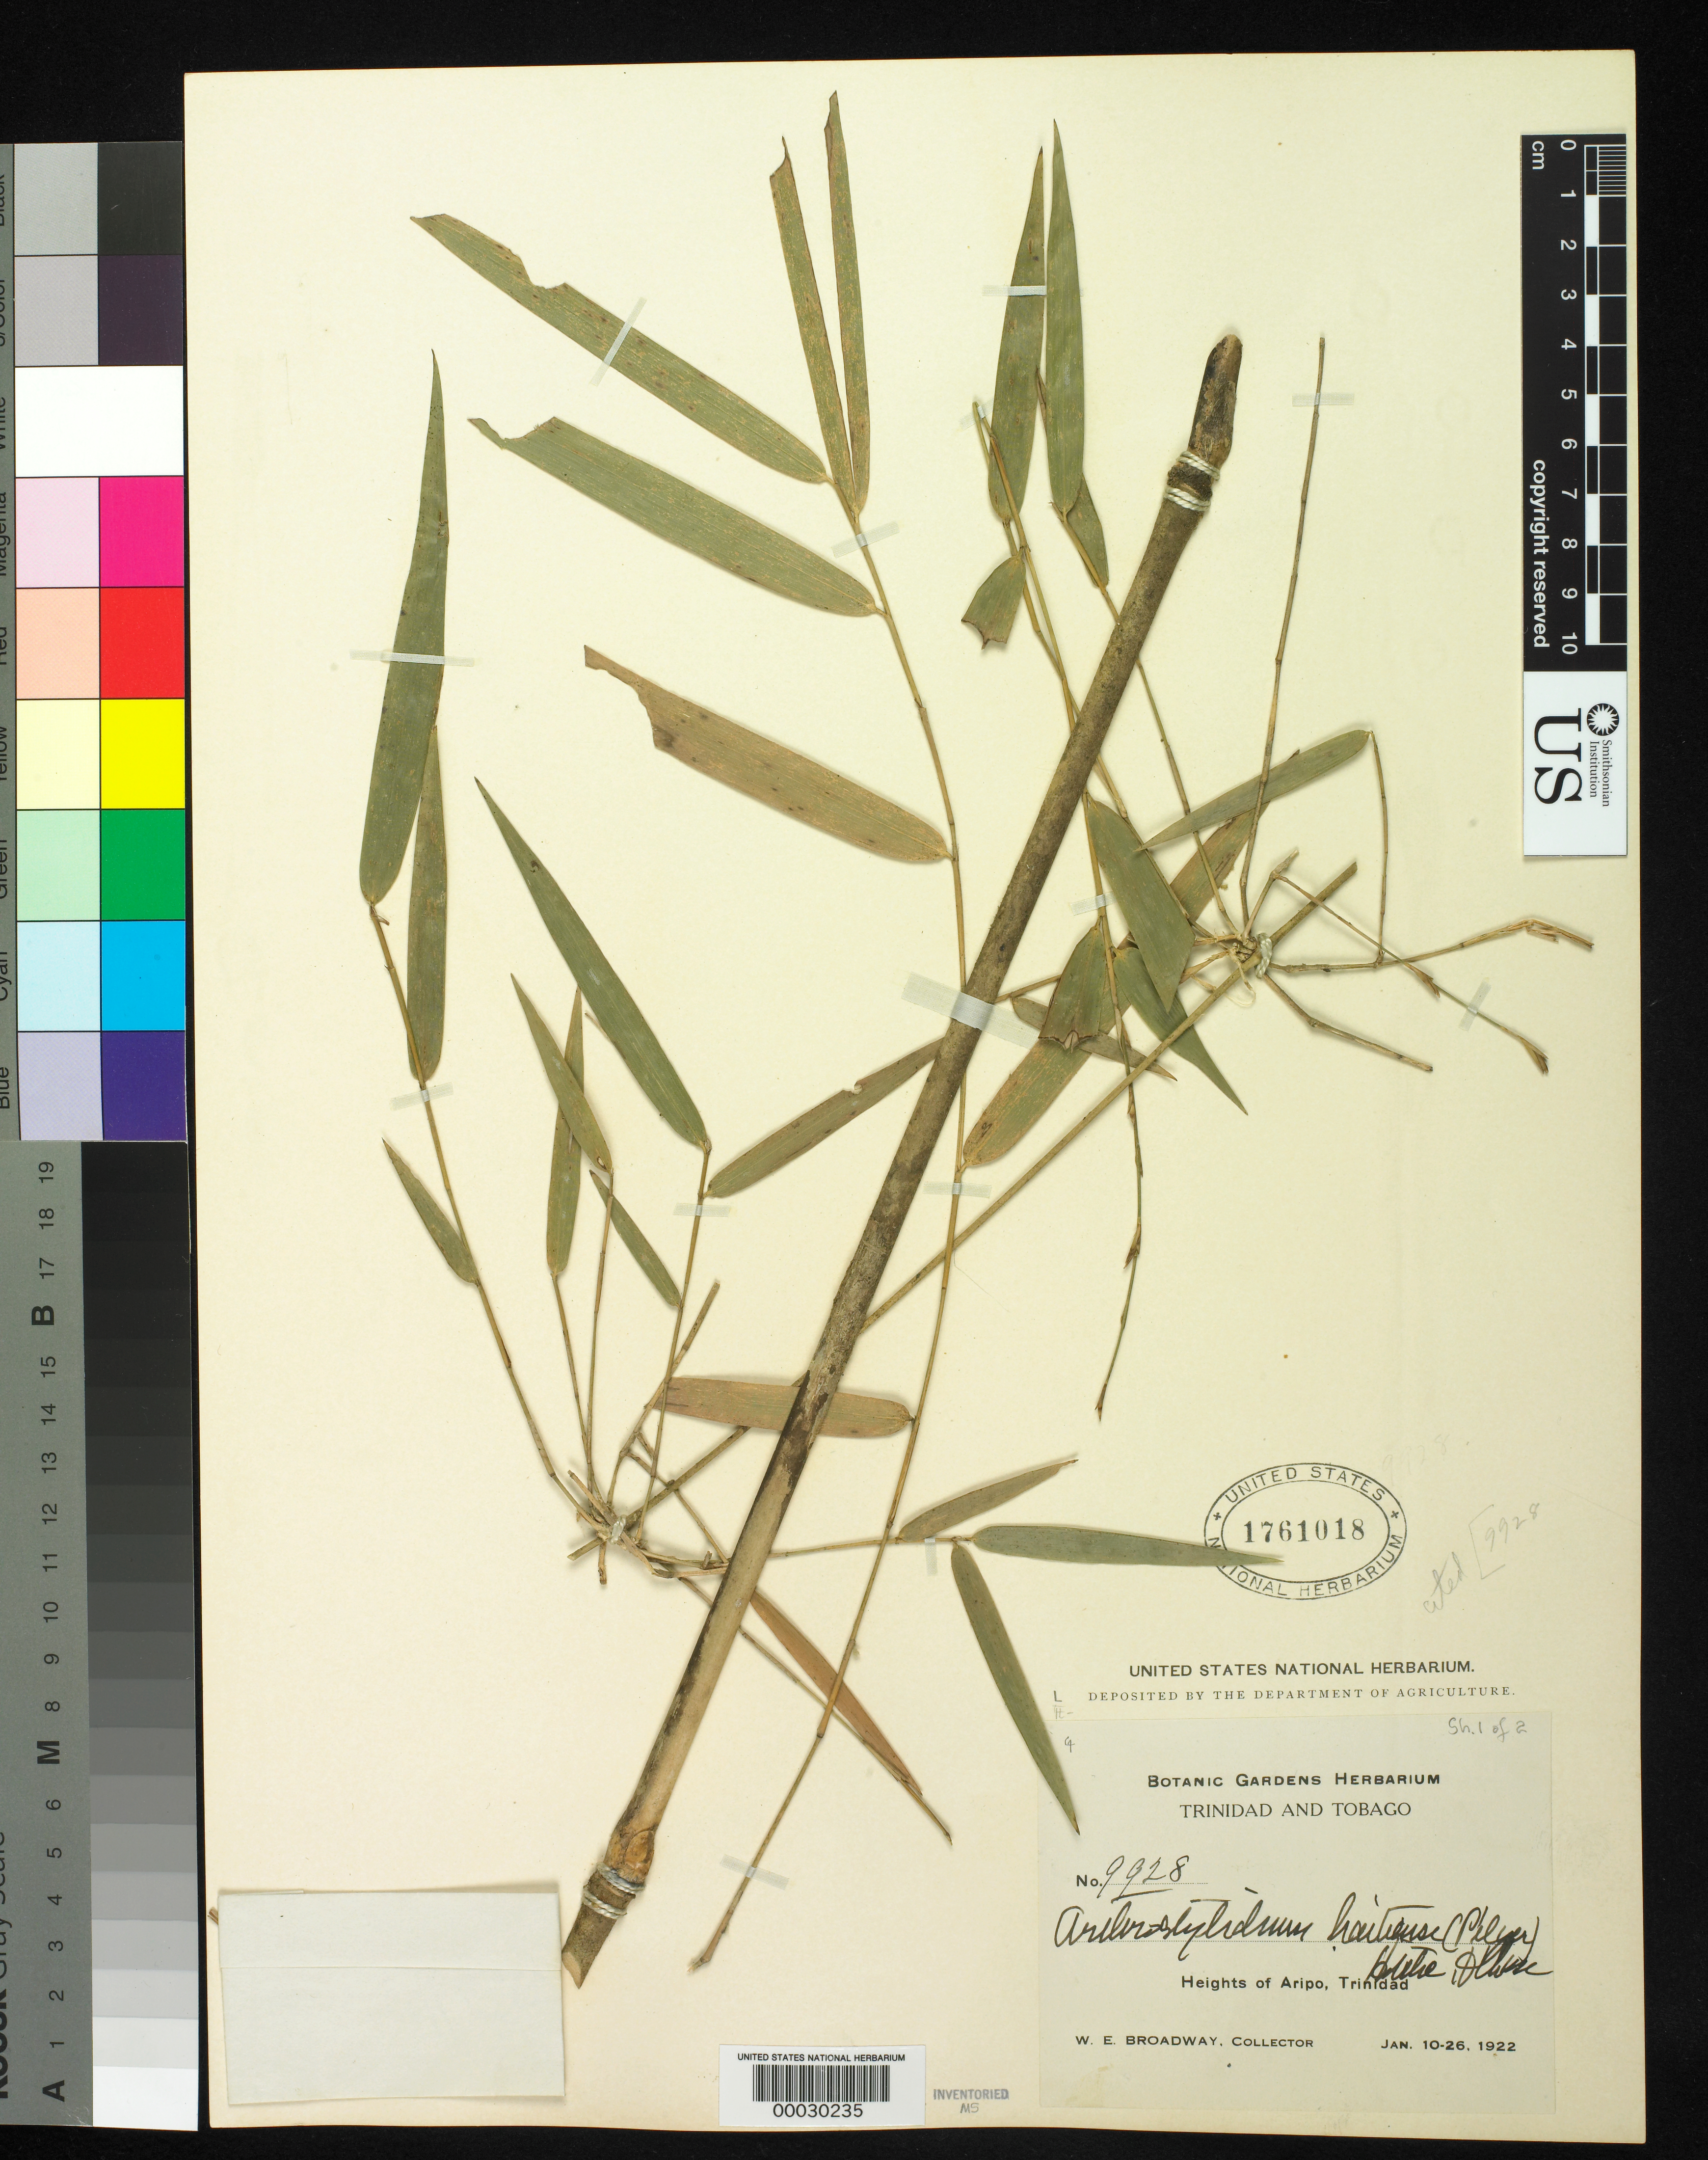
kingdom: Plantae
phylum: Tracheophyta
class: Liliopsida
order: Poales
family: Poaceae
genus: Arthrostylidium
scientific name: Arthrostylidium pubescens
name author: Rupr.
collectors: W. E. Broadway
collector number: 9928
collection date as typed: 10 Jan 1922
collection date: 1922-01-10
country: Trinidad and Tobago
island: Trinidad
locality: Aripo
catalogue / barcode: US 1761018